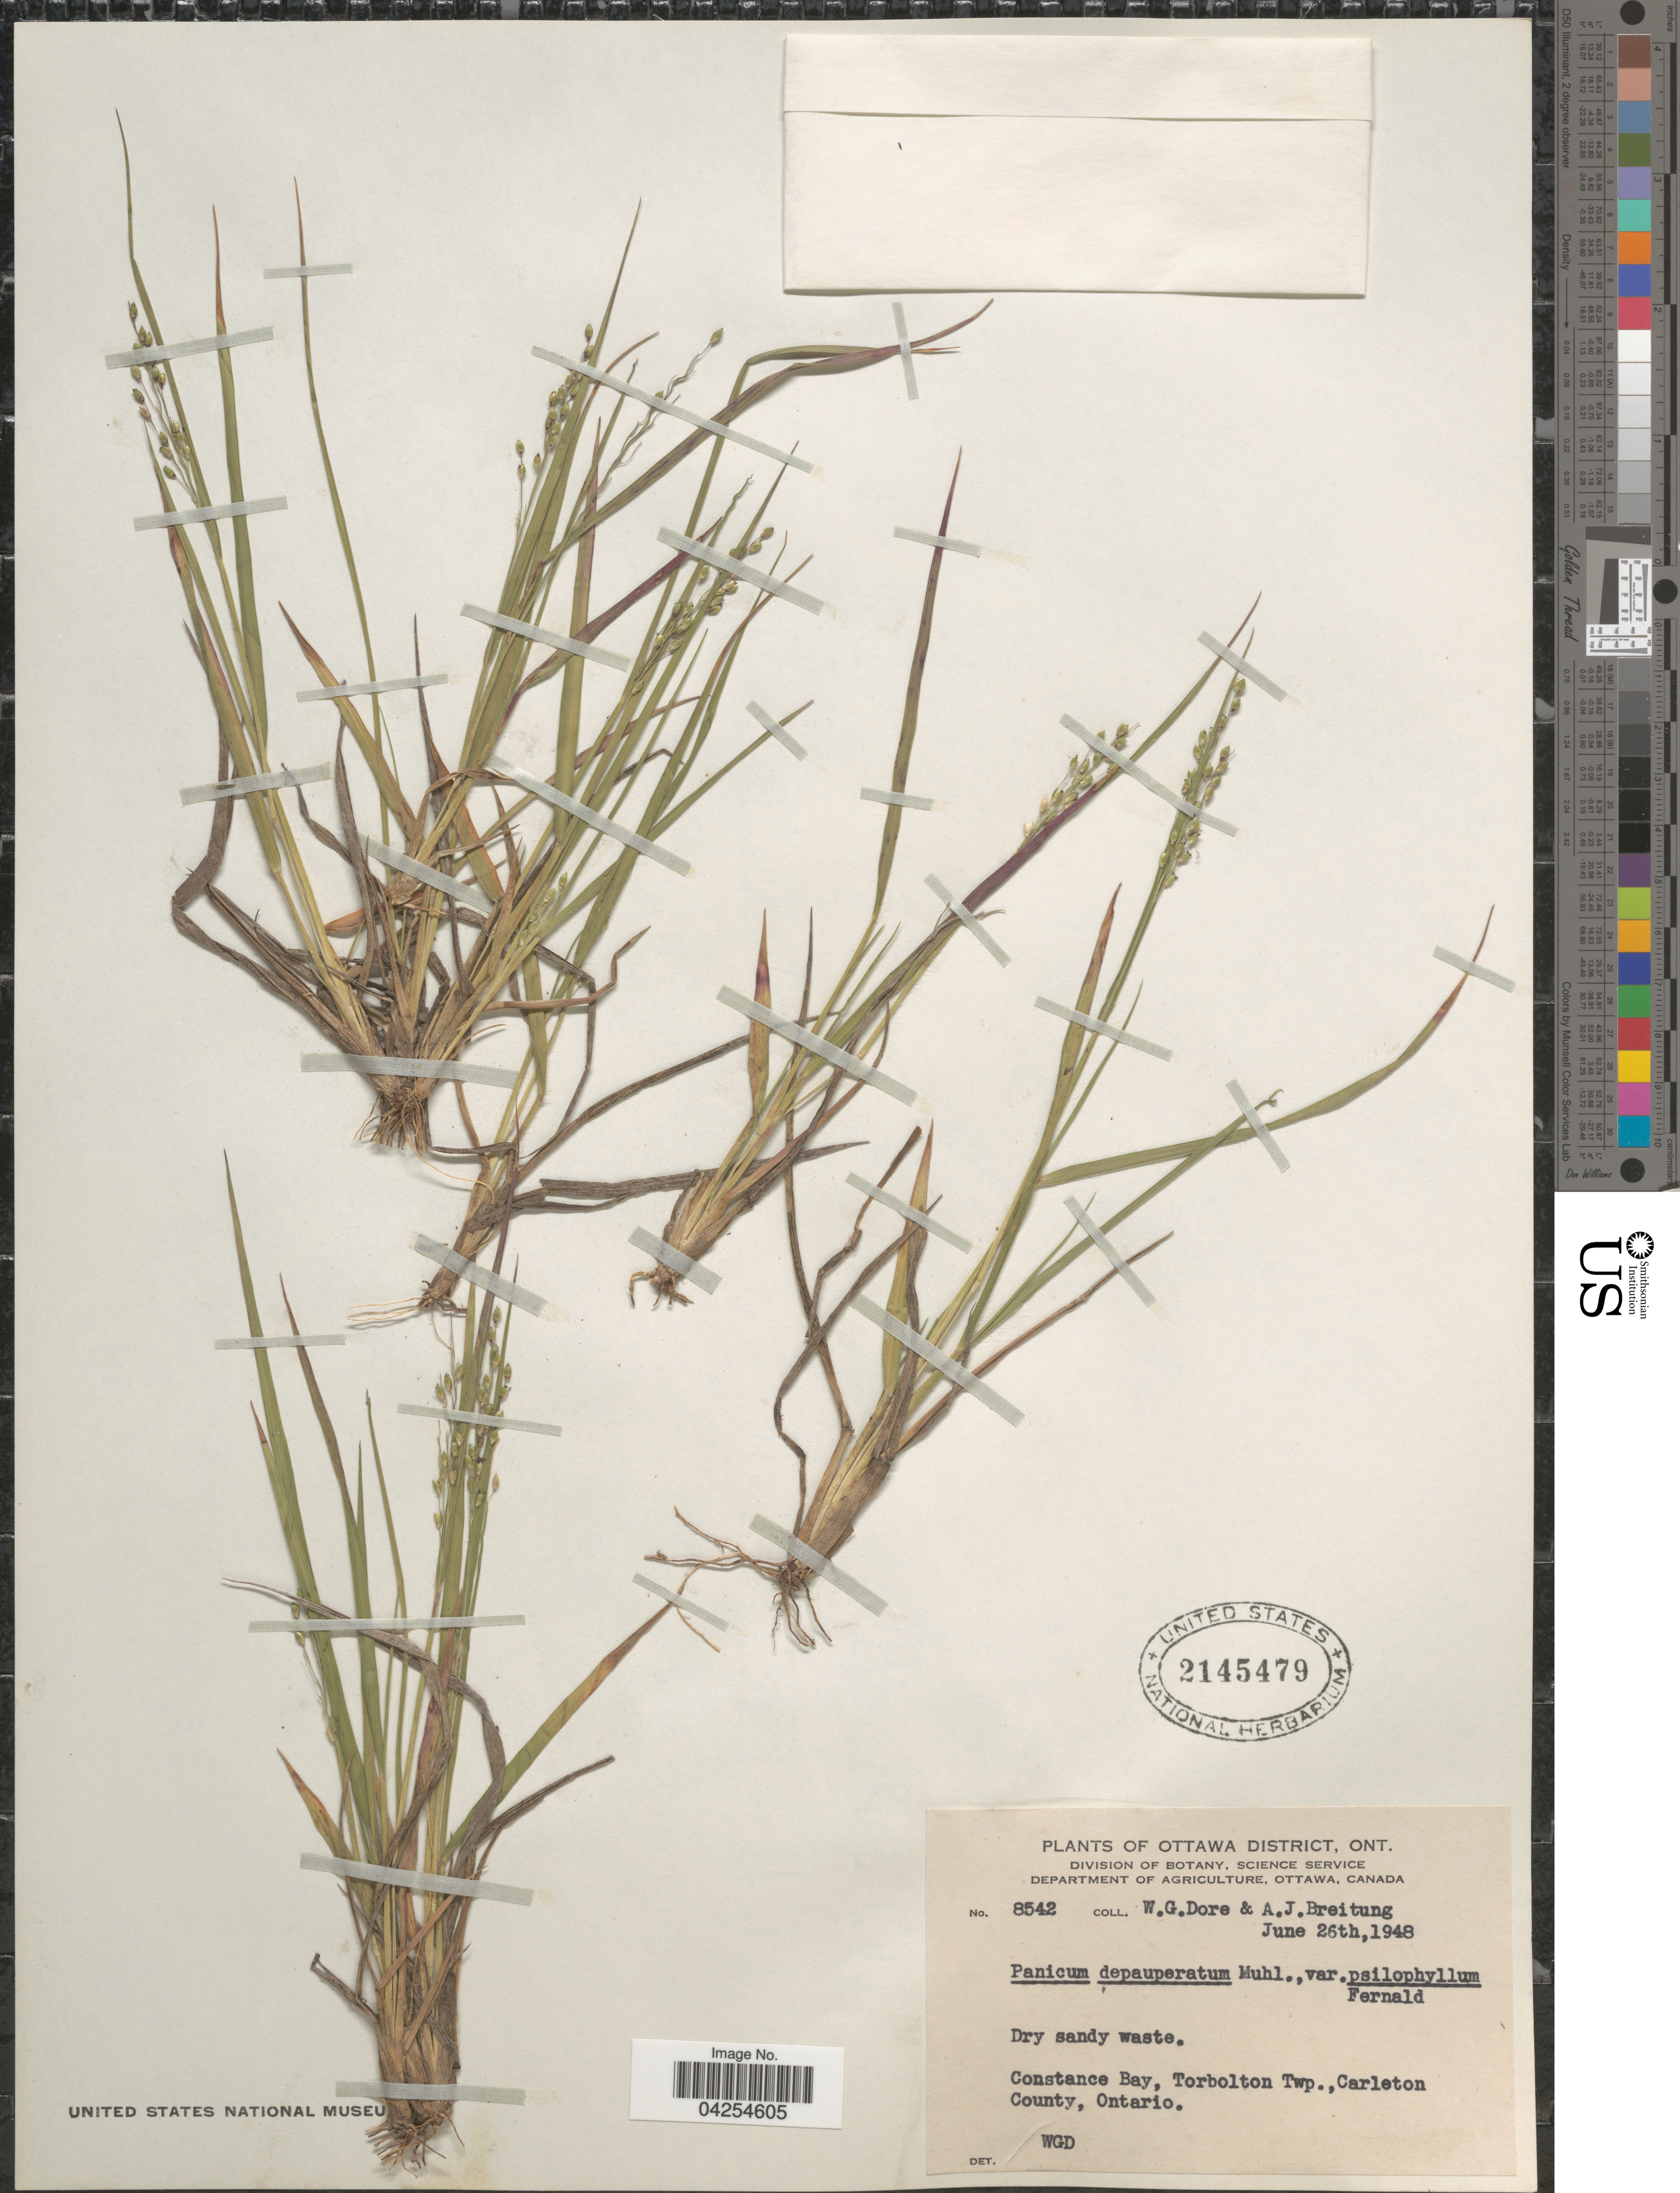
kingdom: Plantae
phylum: Tracheophyta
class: Liliopsida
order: Poales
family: Poaceae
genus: Dichanthelium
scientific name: Dichanthelium depauperatum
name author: (Muhl.) Gould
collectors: W. Dore & A. Breitung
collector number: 8542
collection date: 1948-06-26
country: Canada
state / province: Ontario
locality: Ottawa District. Constance Bay, Torbolton Twp., Carleton County.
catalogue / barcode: US 2145479